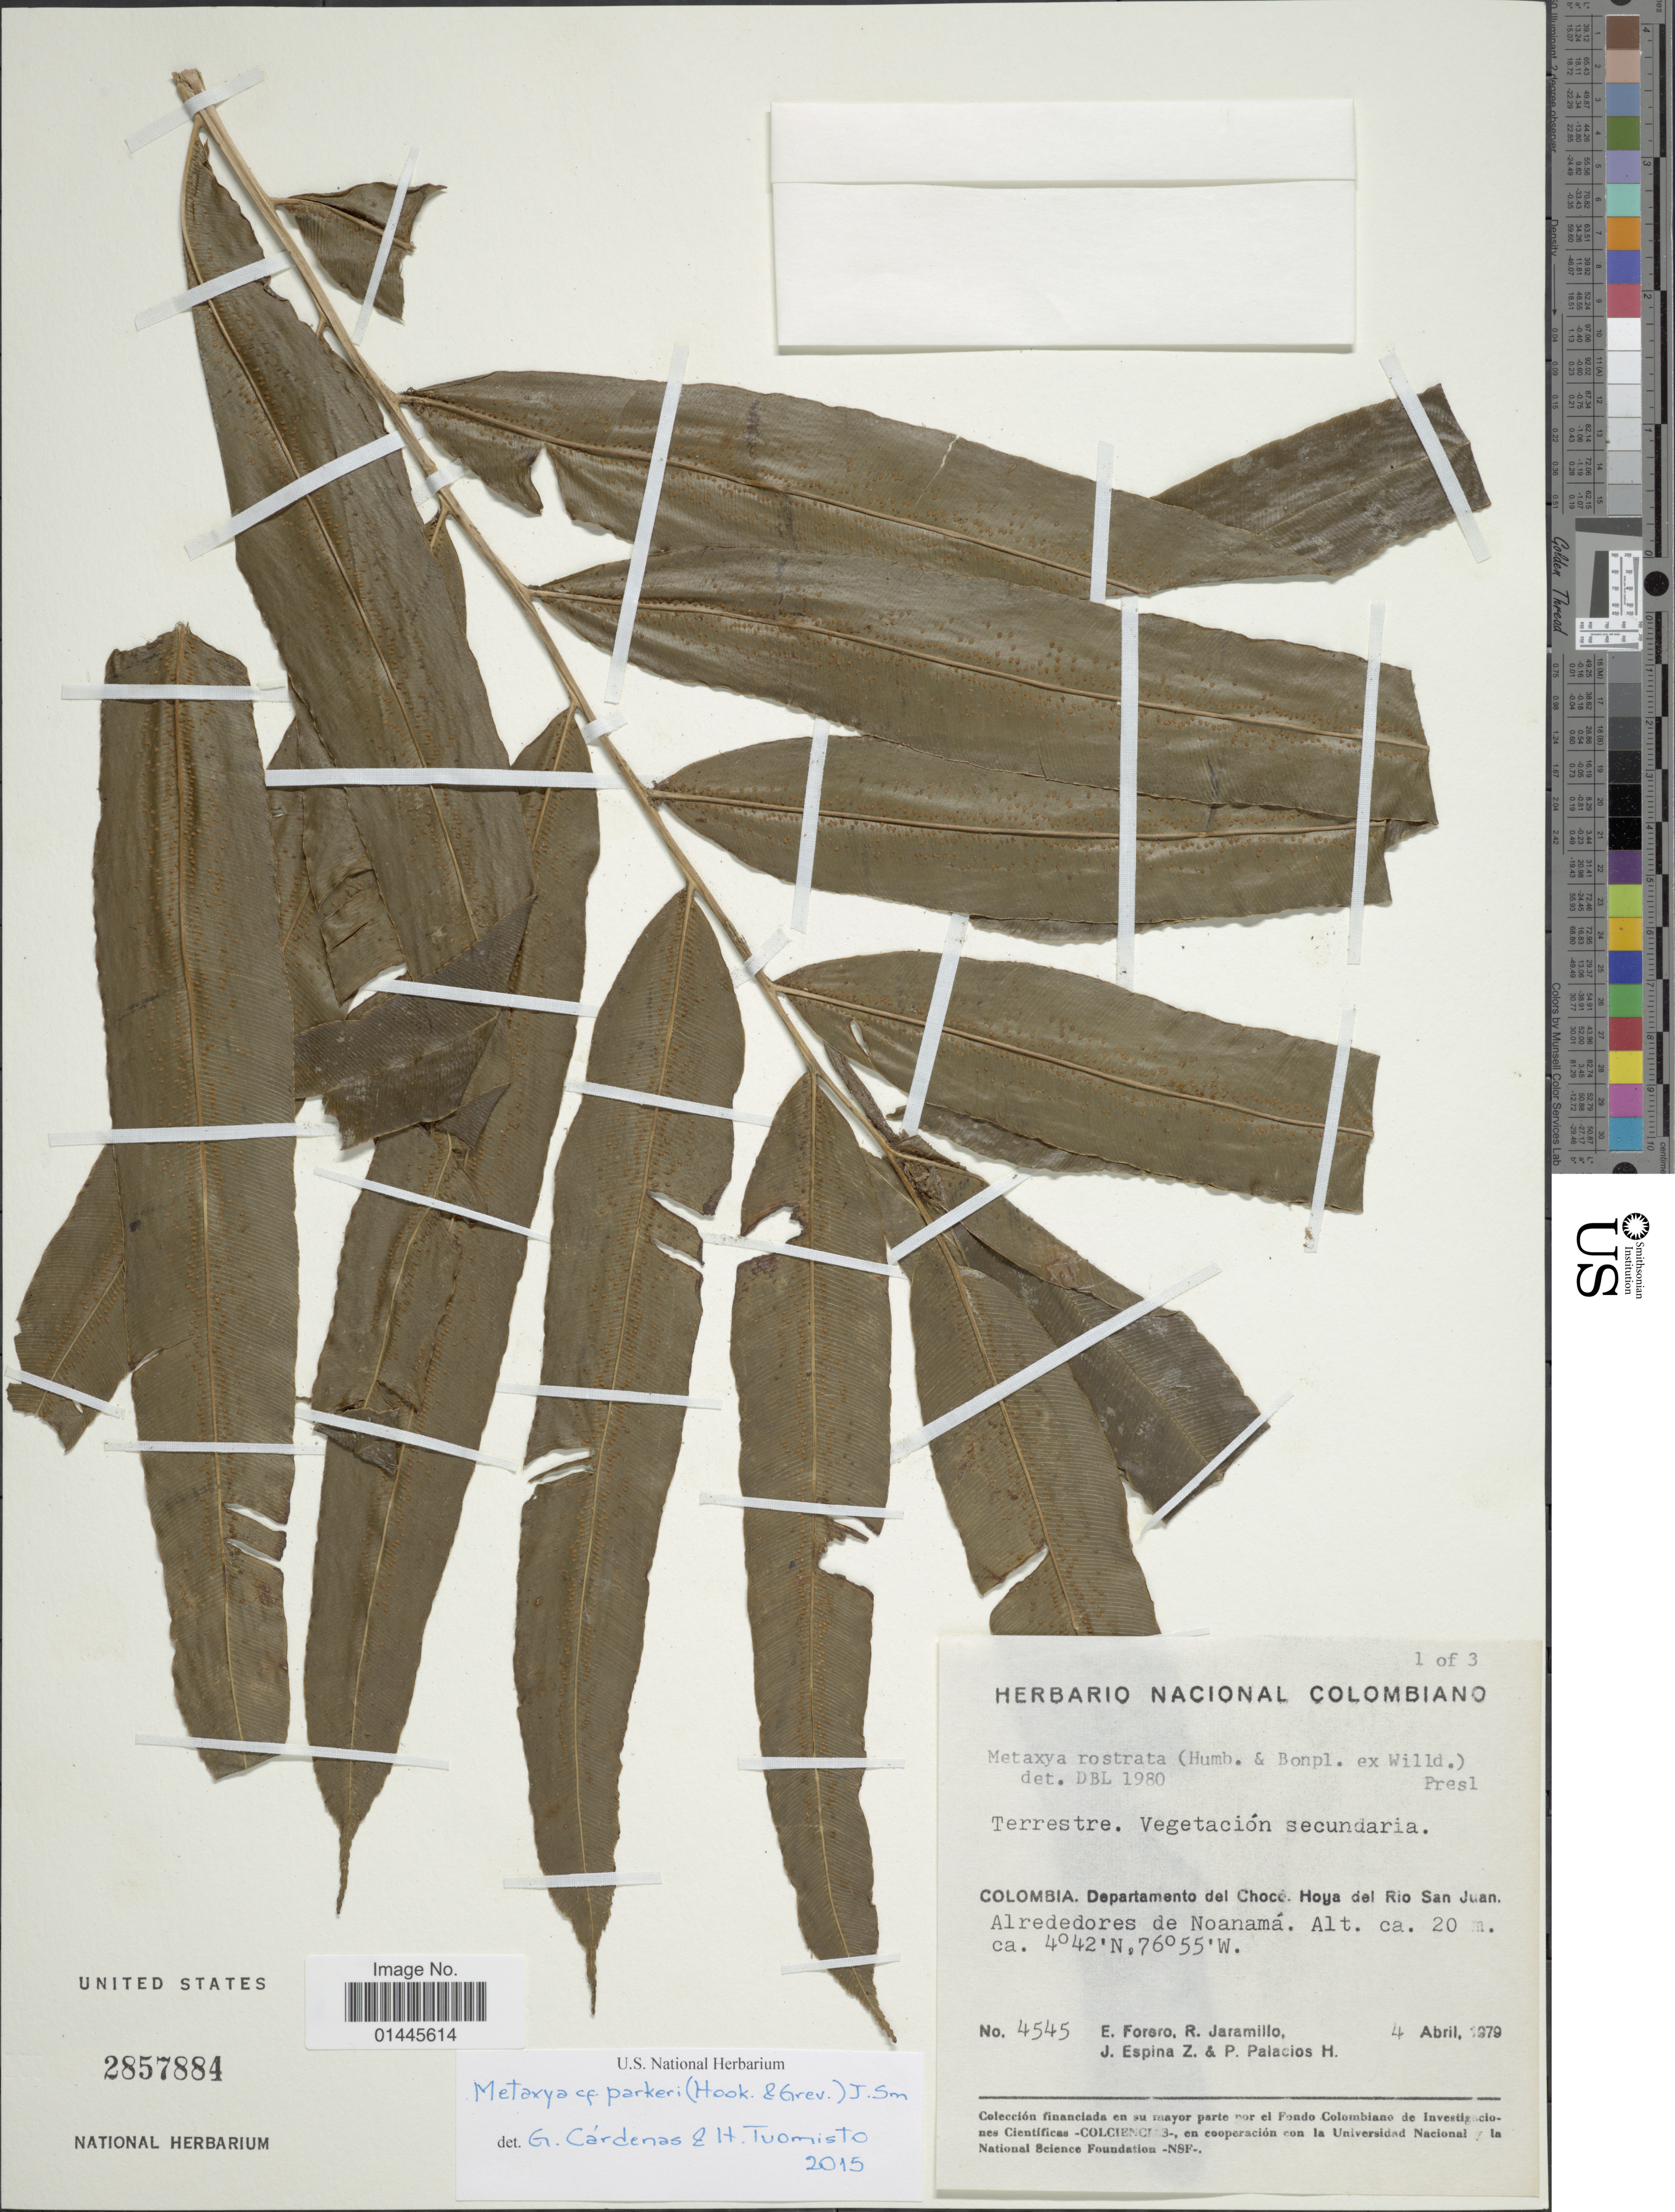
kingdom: Plantae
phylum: Tracheophyta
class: Polypodiopsida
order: Cyatheales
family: Metaxyaceae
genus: Metaxya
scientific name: Metaxya parkeri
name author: (Hook. & Grev.) J. Sm.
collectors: E. Forero, R. Jaramillo M., J. Espina Z. & P. Palacios H.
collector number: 4545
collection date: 1979-04-04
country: Colombia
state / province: Chocó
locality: Hoya del Rio San Juan, alrededores de Noanama.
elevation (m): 20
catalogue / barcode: US 2857884